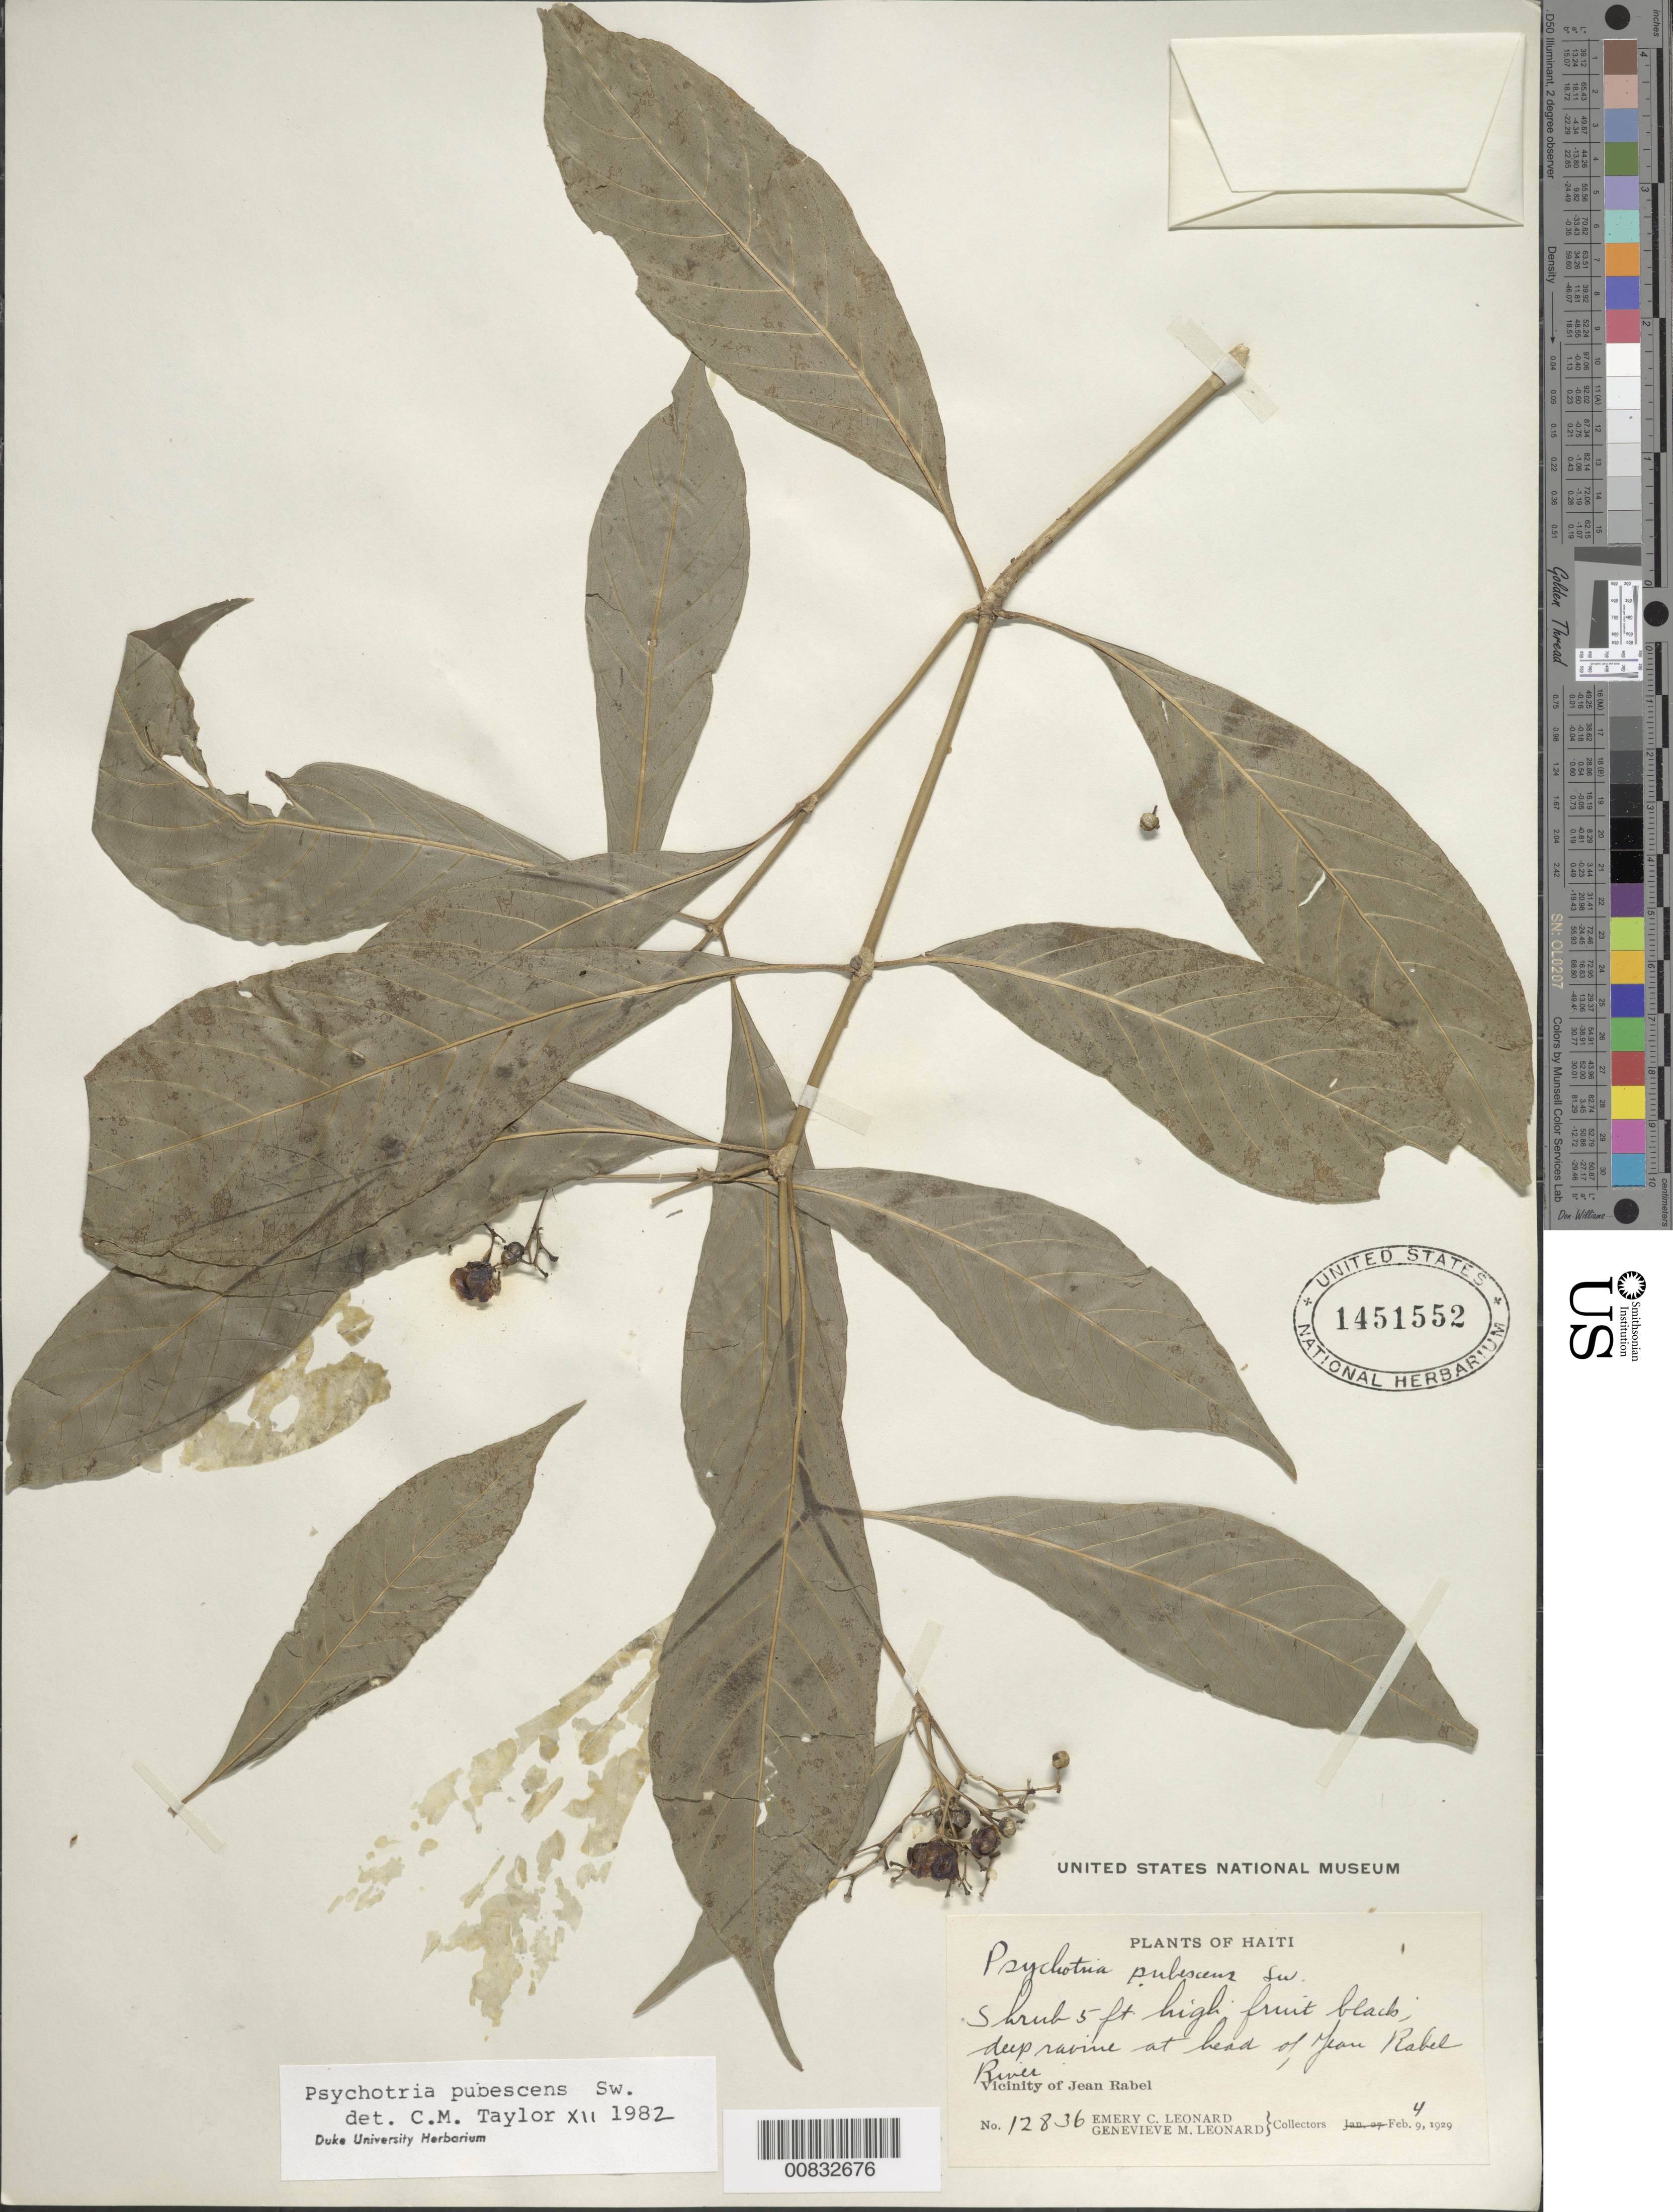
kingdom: Plantae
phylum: Tracheophyta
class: Magnoliopsida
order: Gentianales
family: Rubiaceae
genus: Psychotria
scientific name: Psychotria pubescens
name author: Sw.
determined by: Taylor, Charlotte M.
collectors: E. C. Leonard & G. M. Leonard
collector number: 12836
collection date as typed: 04 Feb 1929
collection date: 1929-02-04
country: Haiti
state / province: Nord-Ouest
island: Hispaniola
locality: Vicinity of Jean Rabel, Jean Rabel River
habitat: Deep ravine at head of river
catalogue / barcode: US 1451552